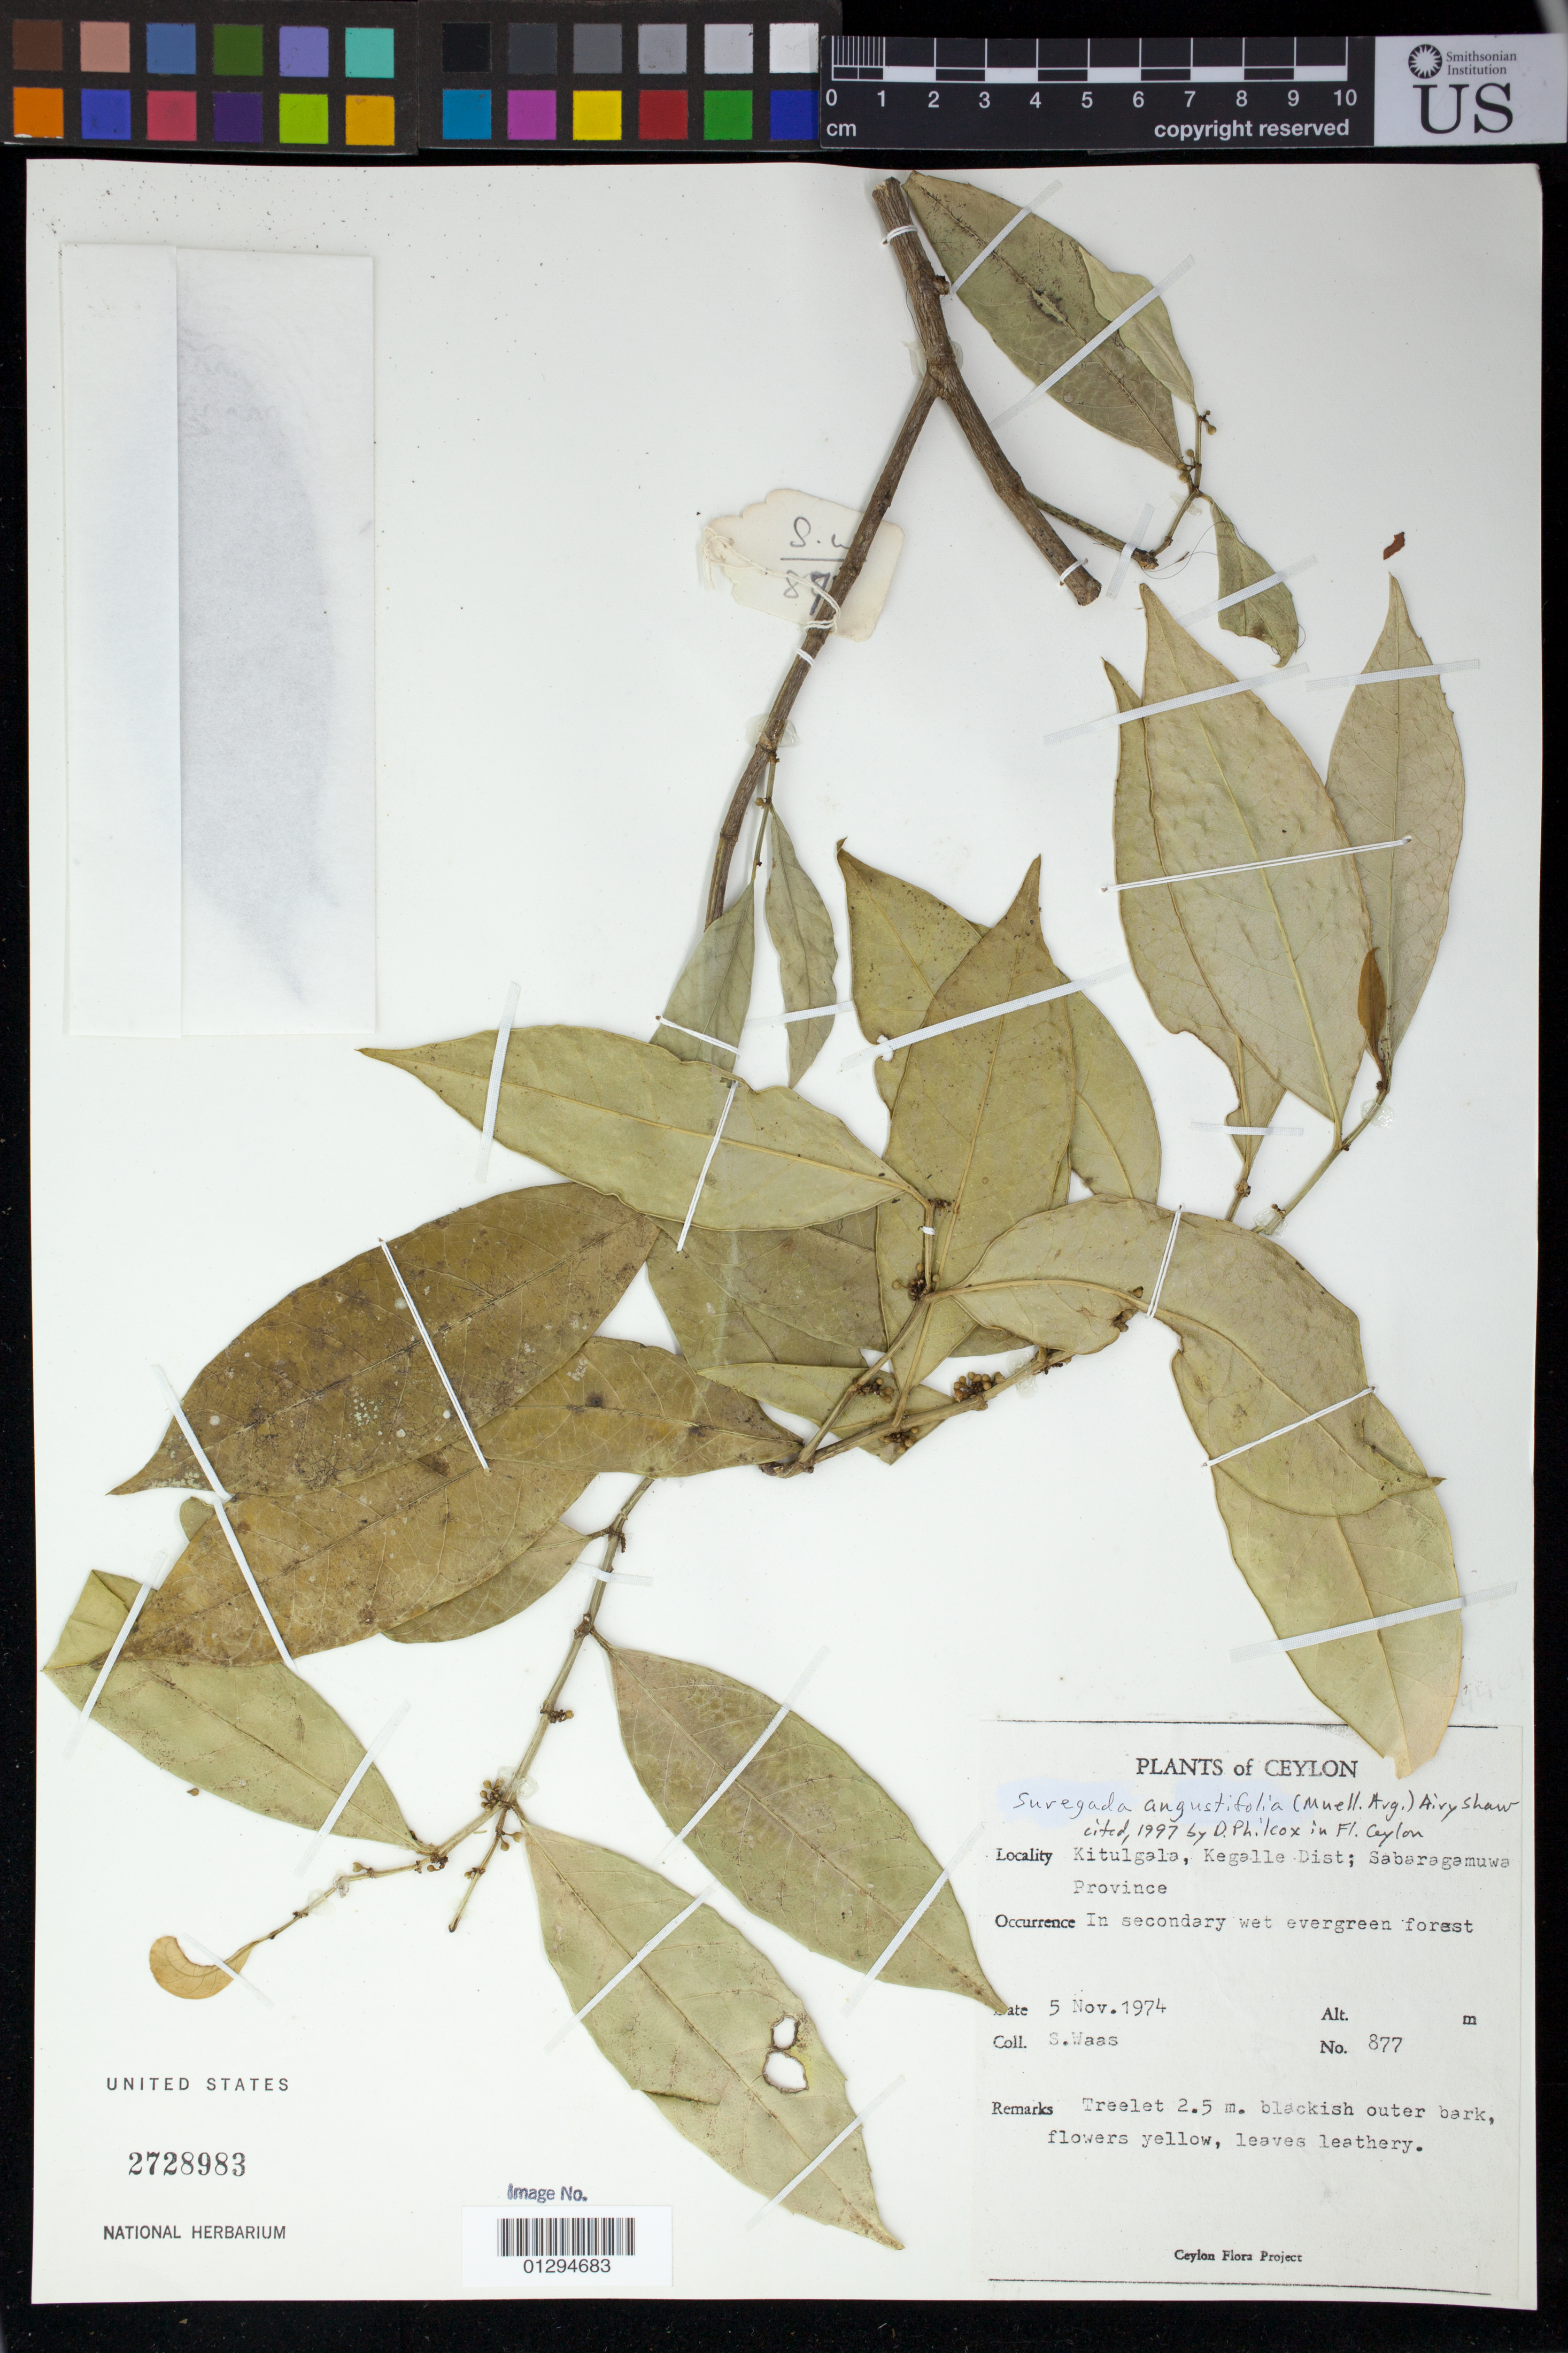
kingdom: Plantae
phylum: Tracheophyta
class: Magnoliopsida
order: Malpighiales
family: Euphorbiaceae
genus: Suregada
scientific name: Suregada angustifolia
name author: Müll. Arg.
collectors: S. Waas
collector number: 877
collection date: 1974-11-05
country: Sri Lanka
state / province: Sabaragamuwa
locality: Kitulgala, Kegalle Dist; Sabaragamuwa Province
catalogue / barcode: US 2728983